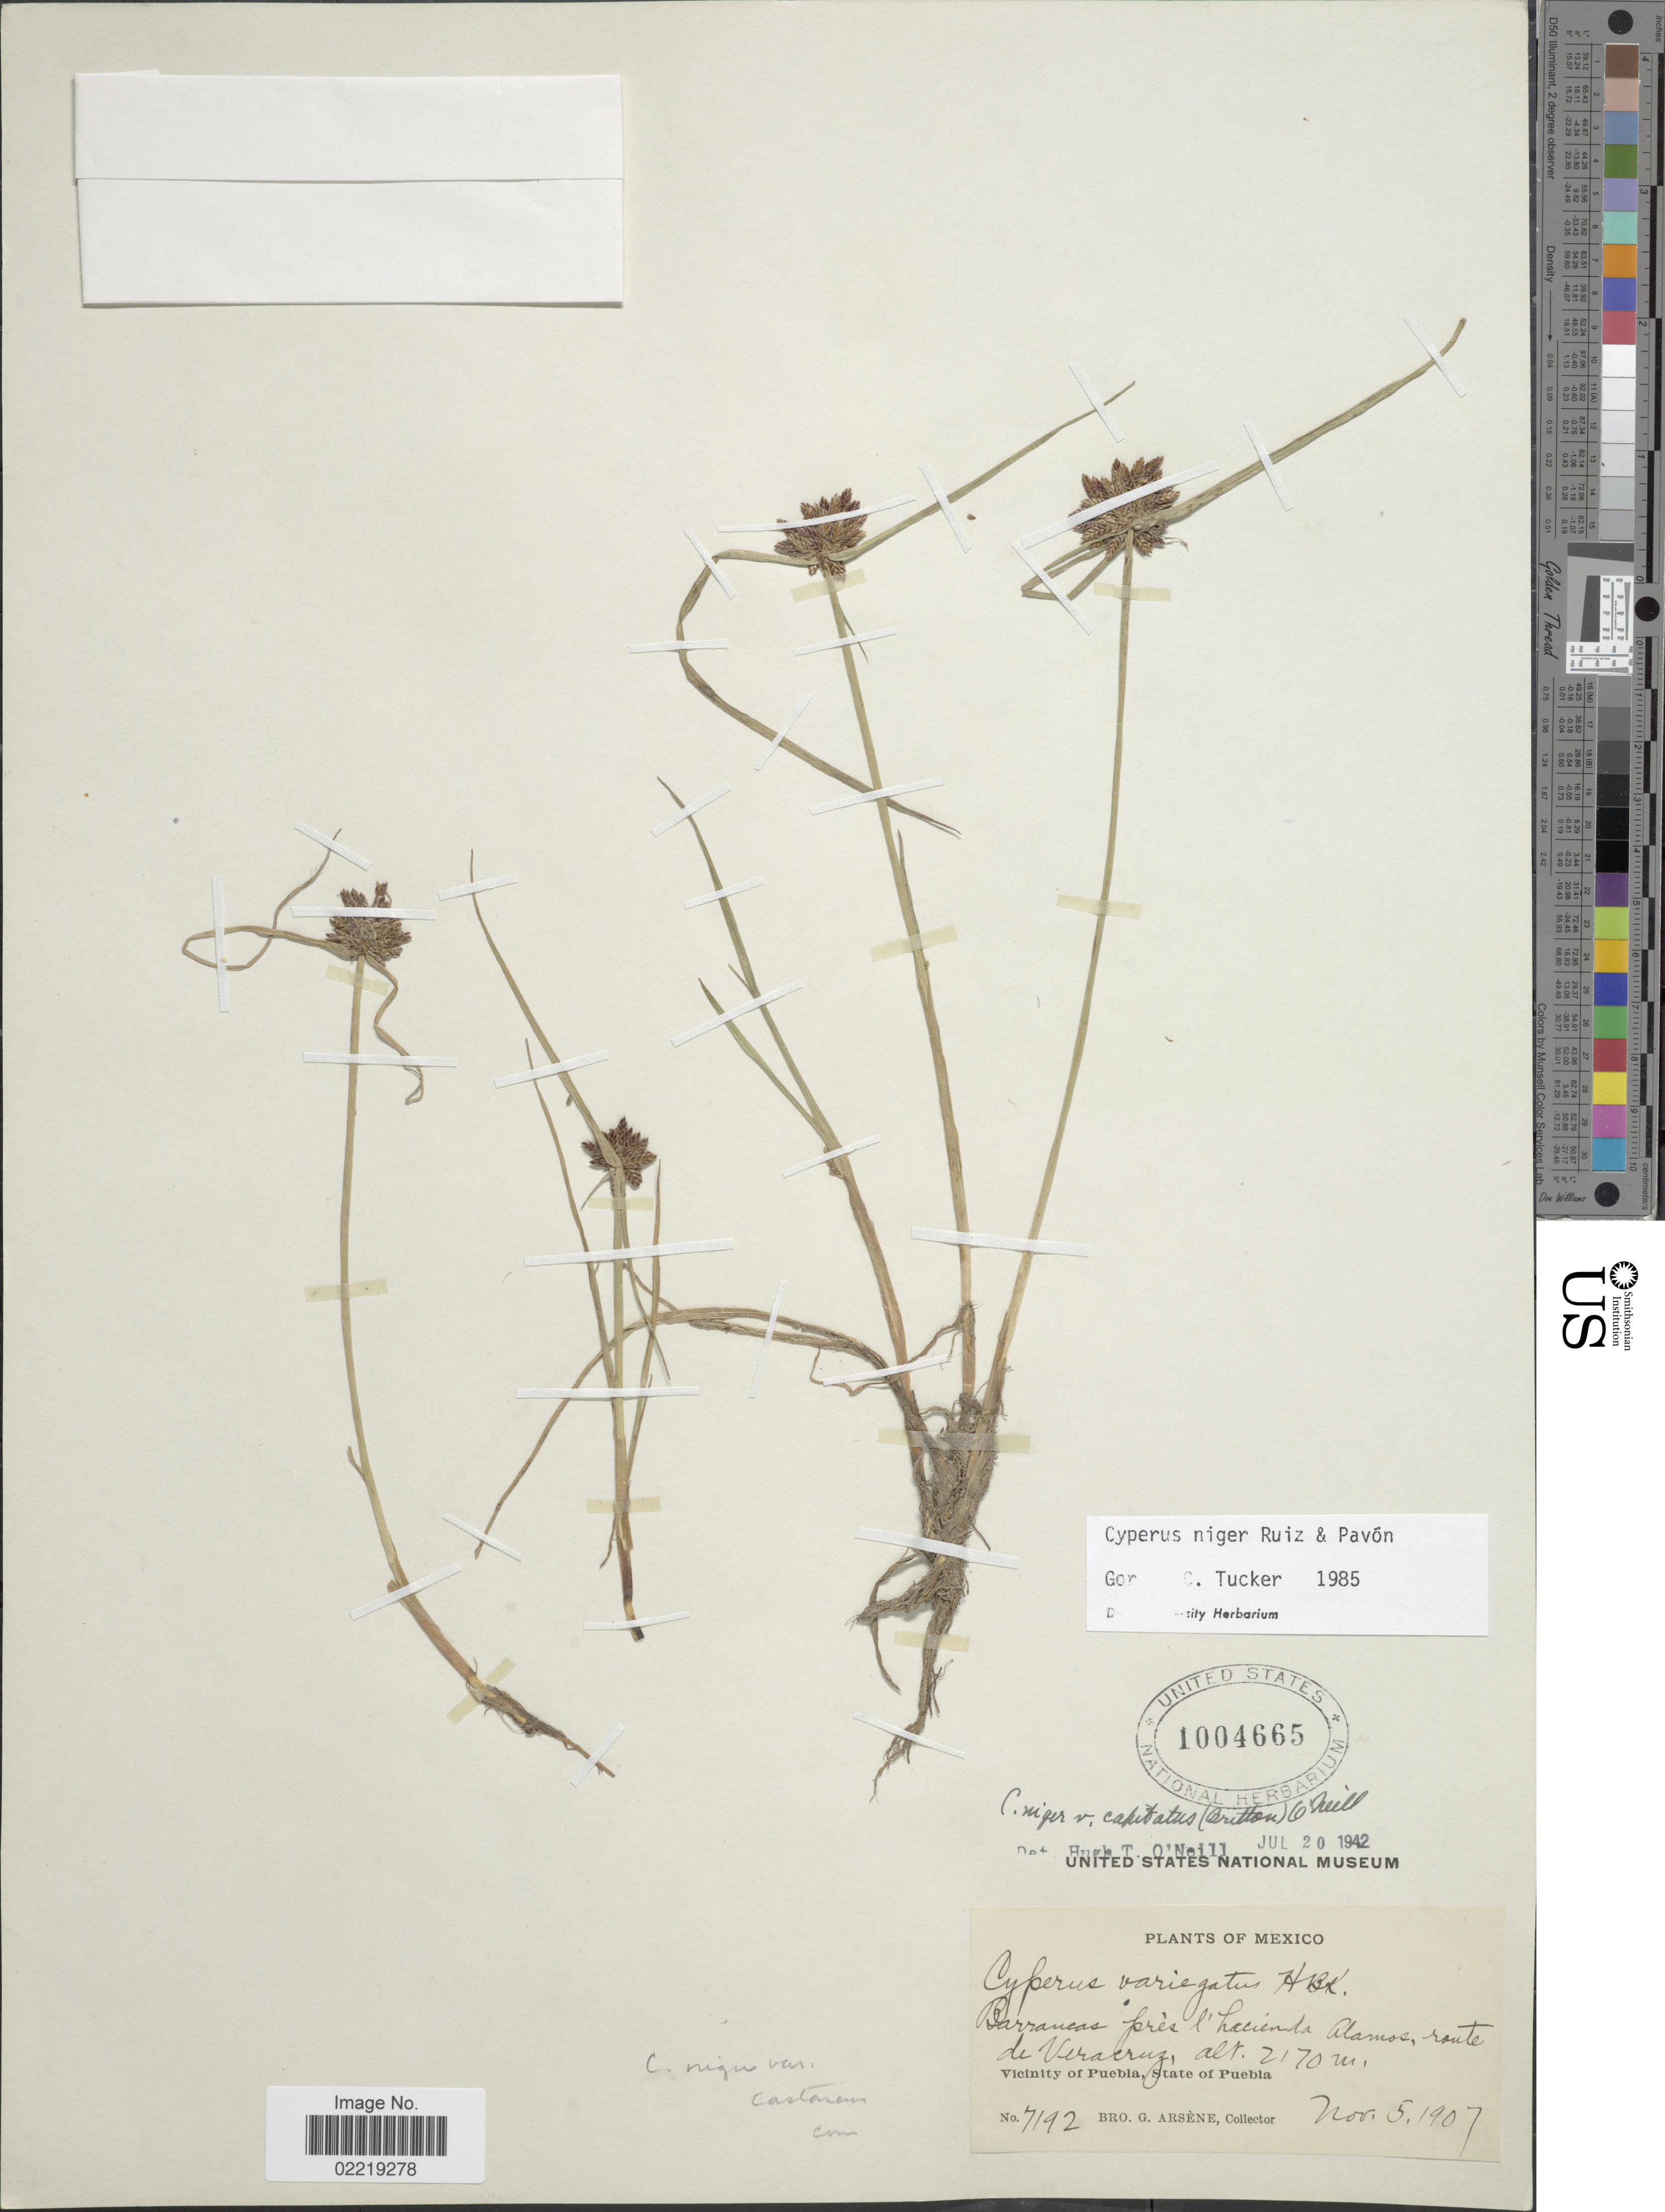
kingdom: Plantae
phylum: Tracheophyta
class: Liliopsida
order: Poales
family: Cyperaceae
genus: Cyperus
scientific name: Cyperus niger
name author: Ruiz & Pav.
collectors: Bro. G. Arsène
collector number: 7192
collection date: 1907-11-05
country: Mexico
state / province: Puebla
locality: Barranca pres l'Hacienda Alamos, route de Veracruz, Vicinity of Puebla, State of Puebla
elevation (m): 2170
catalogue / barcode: US 1004665